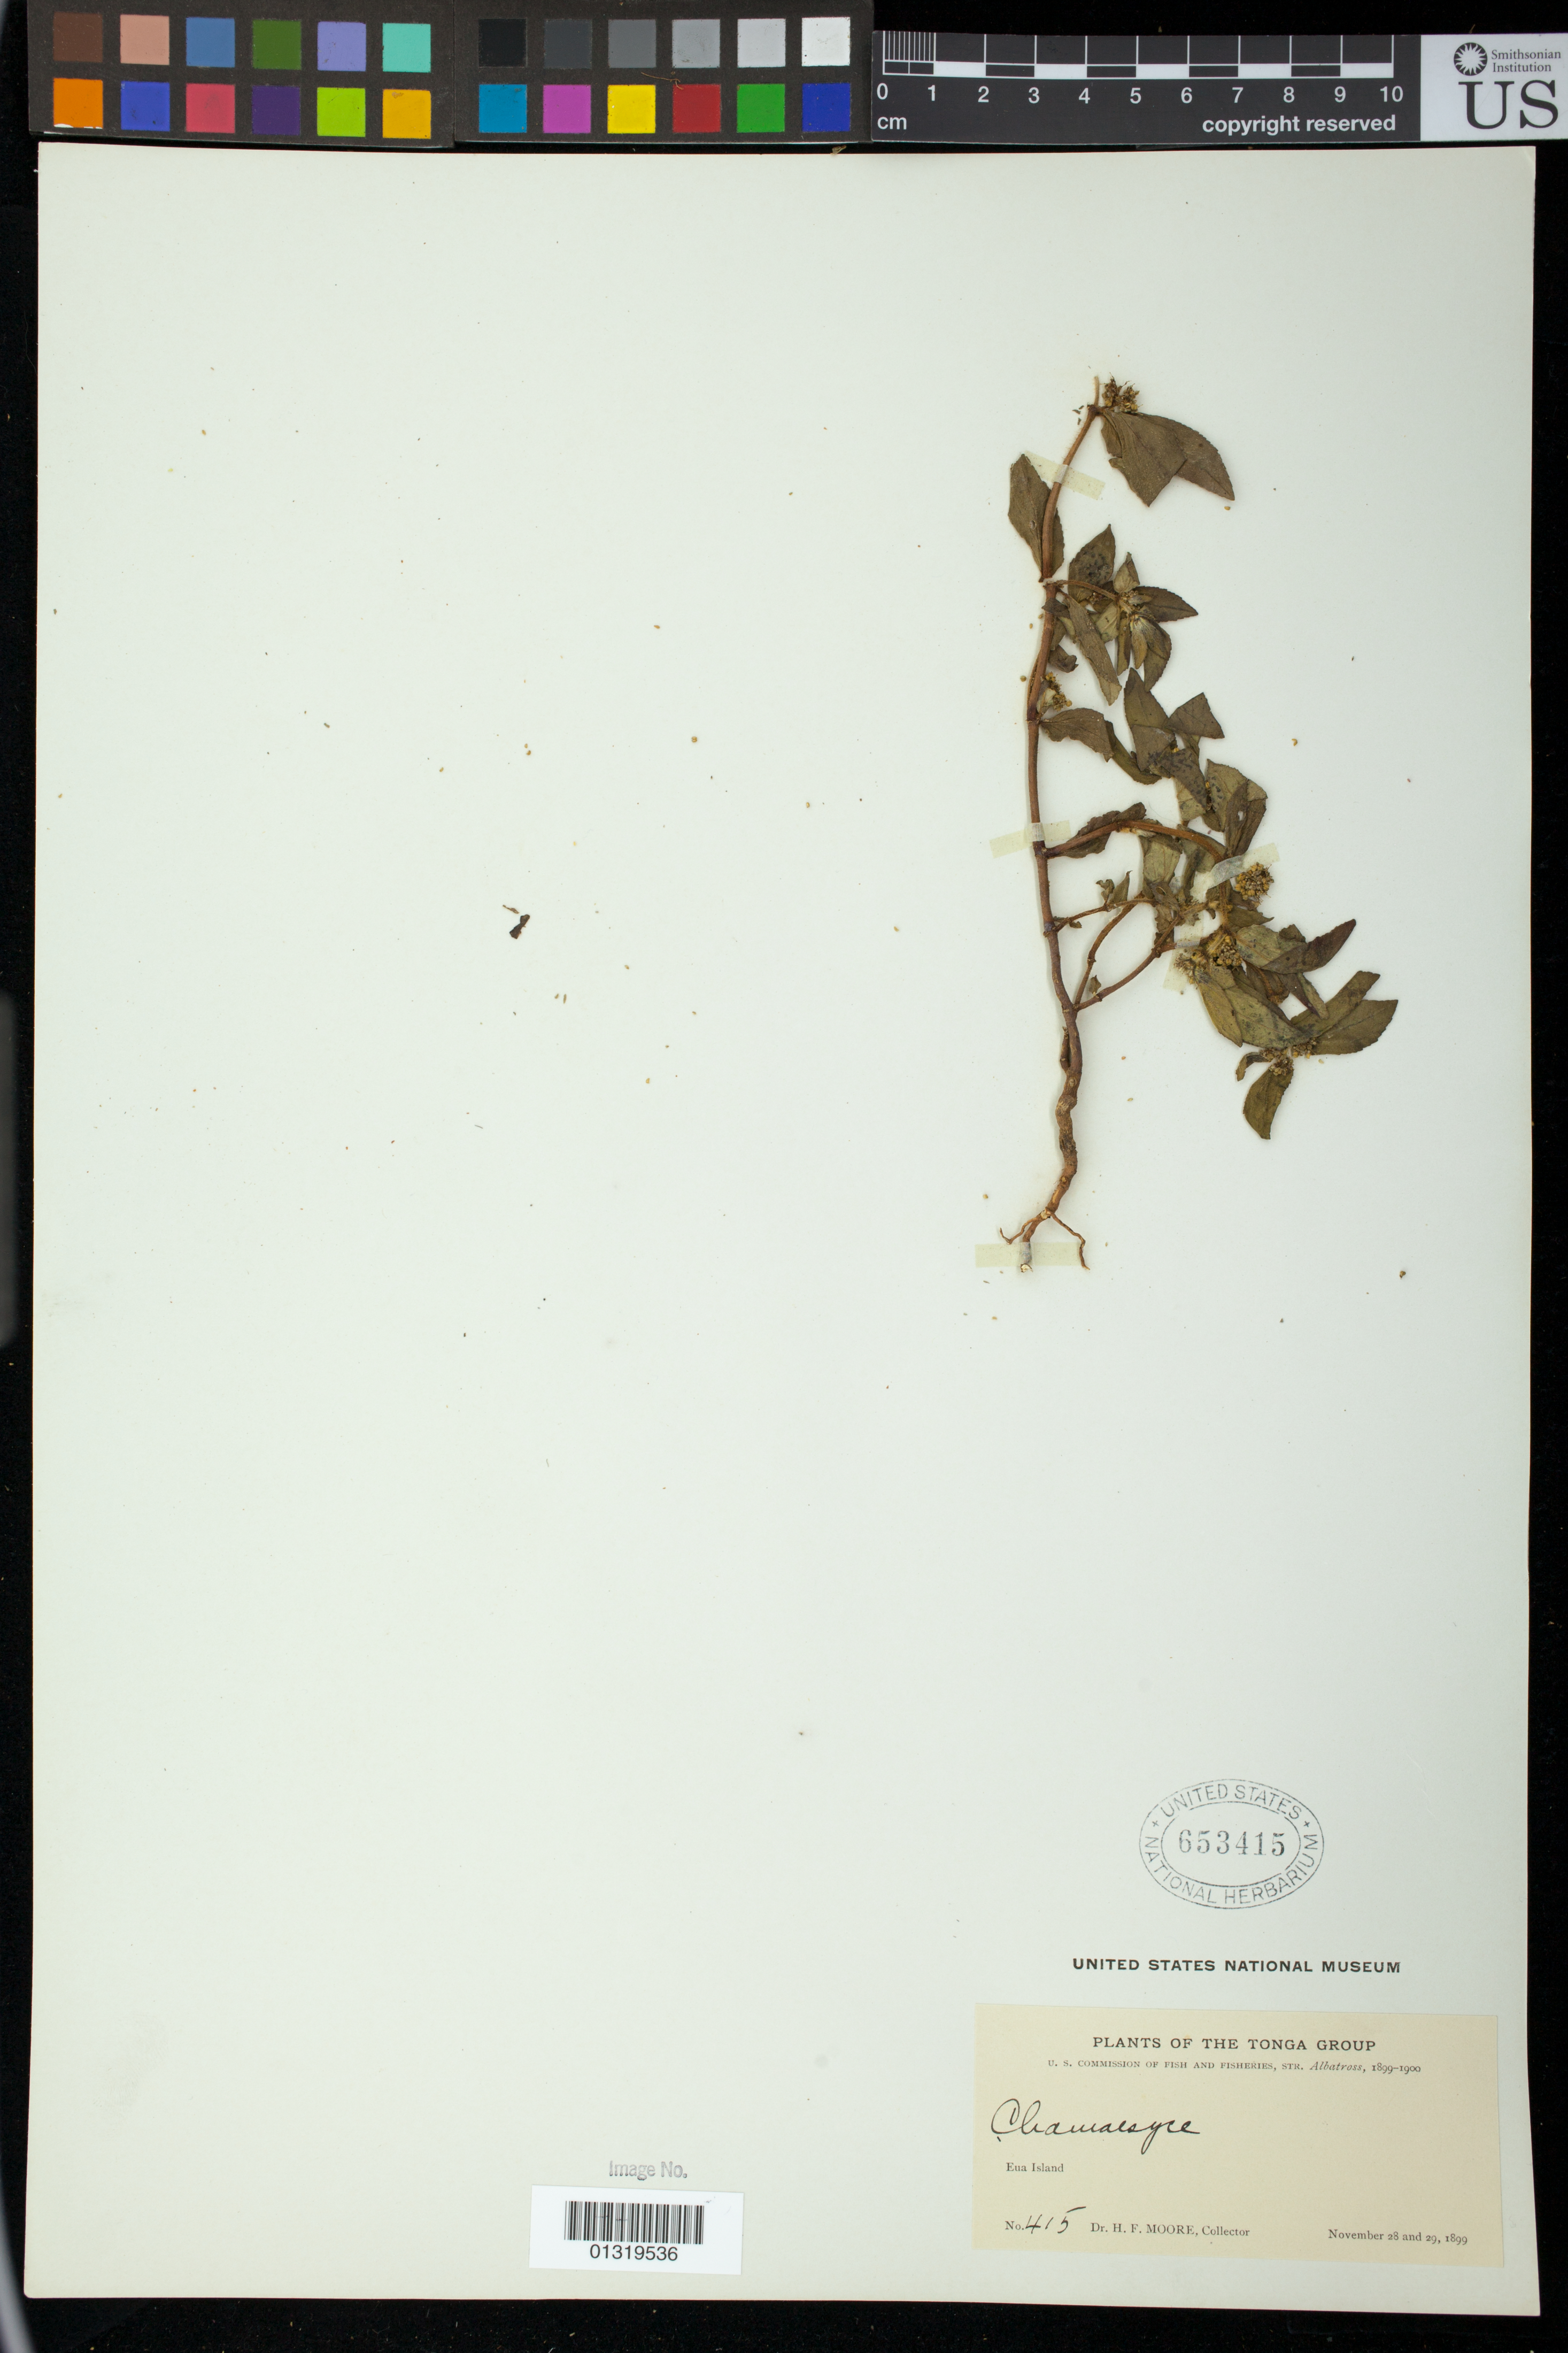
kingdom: Plantae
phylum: Tracheophyta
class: Magnoliopsida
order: Malpighiales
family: Euphorbiaceae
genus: Euphorbia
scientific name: Euphorbia hirta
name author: L.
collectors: H. F. Moore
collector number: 415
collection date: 1899-11-28,1899-11-29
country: Tonga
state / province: Eua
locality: Eua Island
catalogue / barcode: US 653415